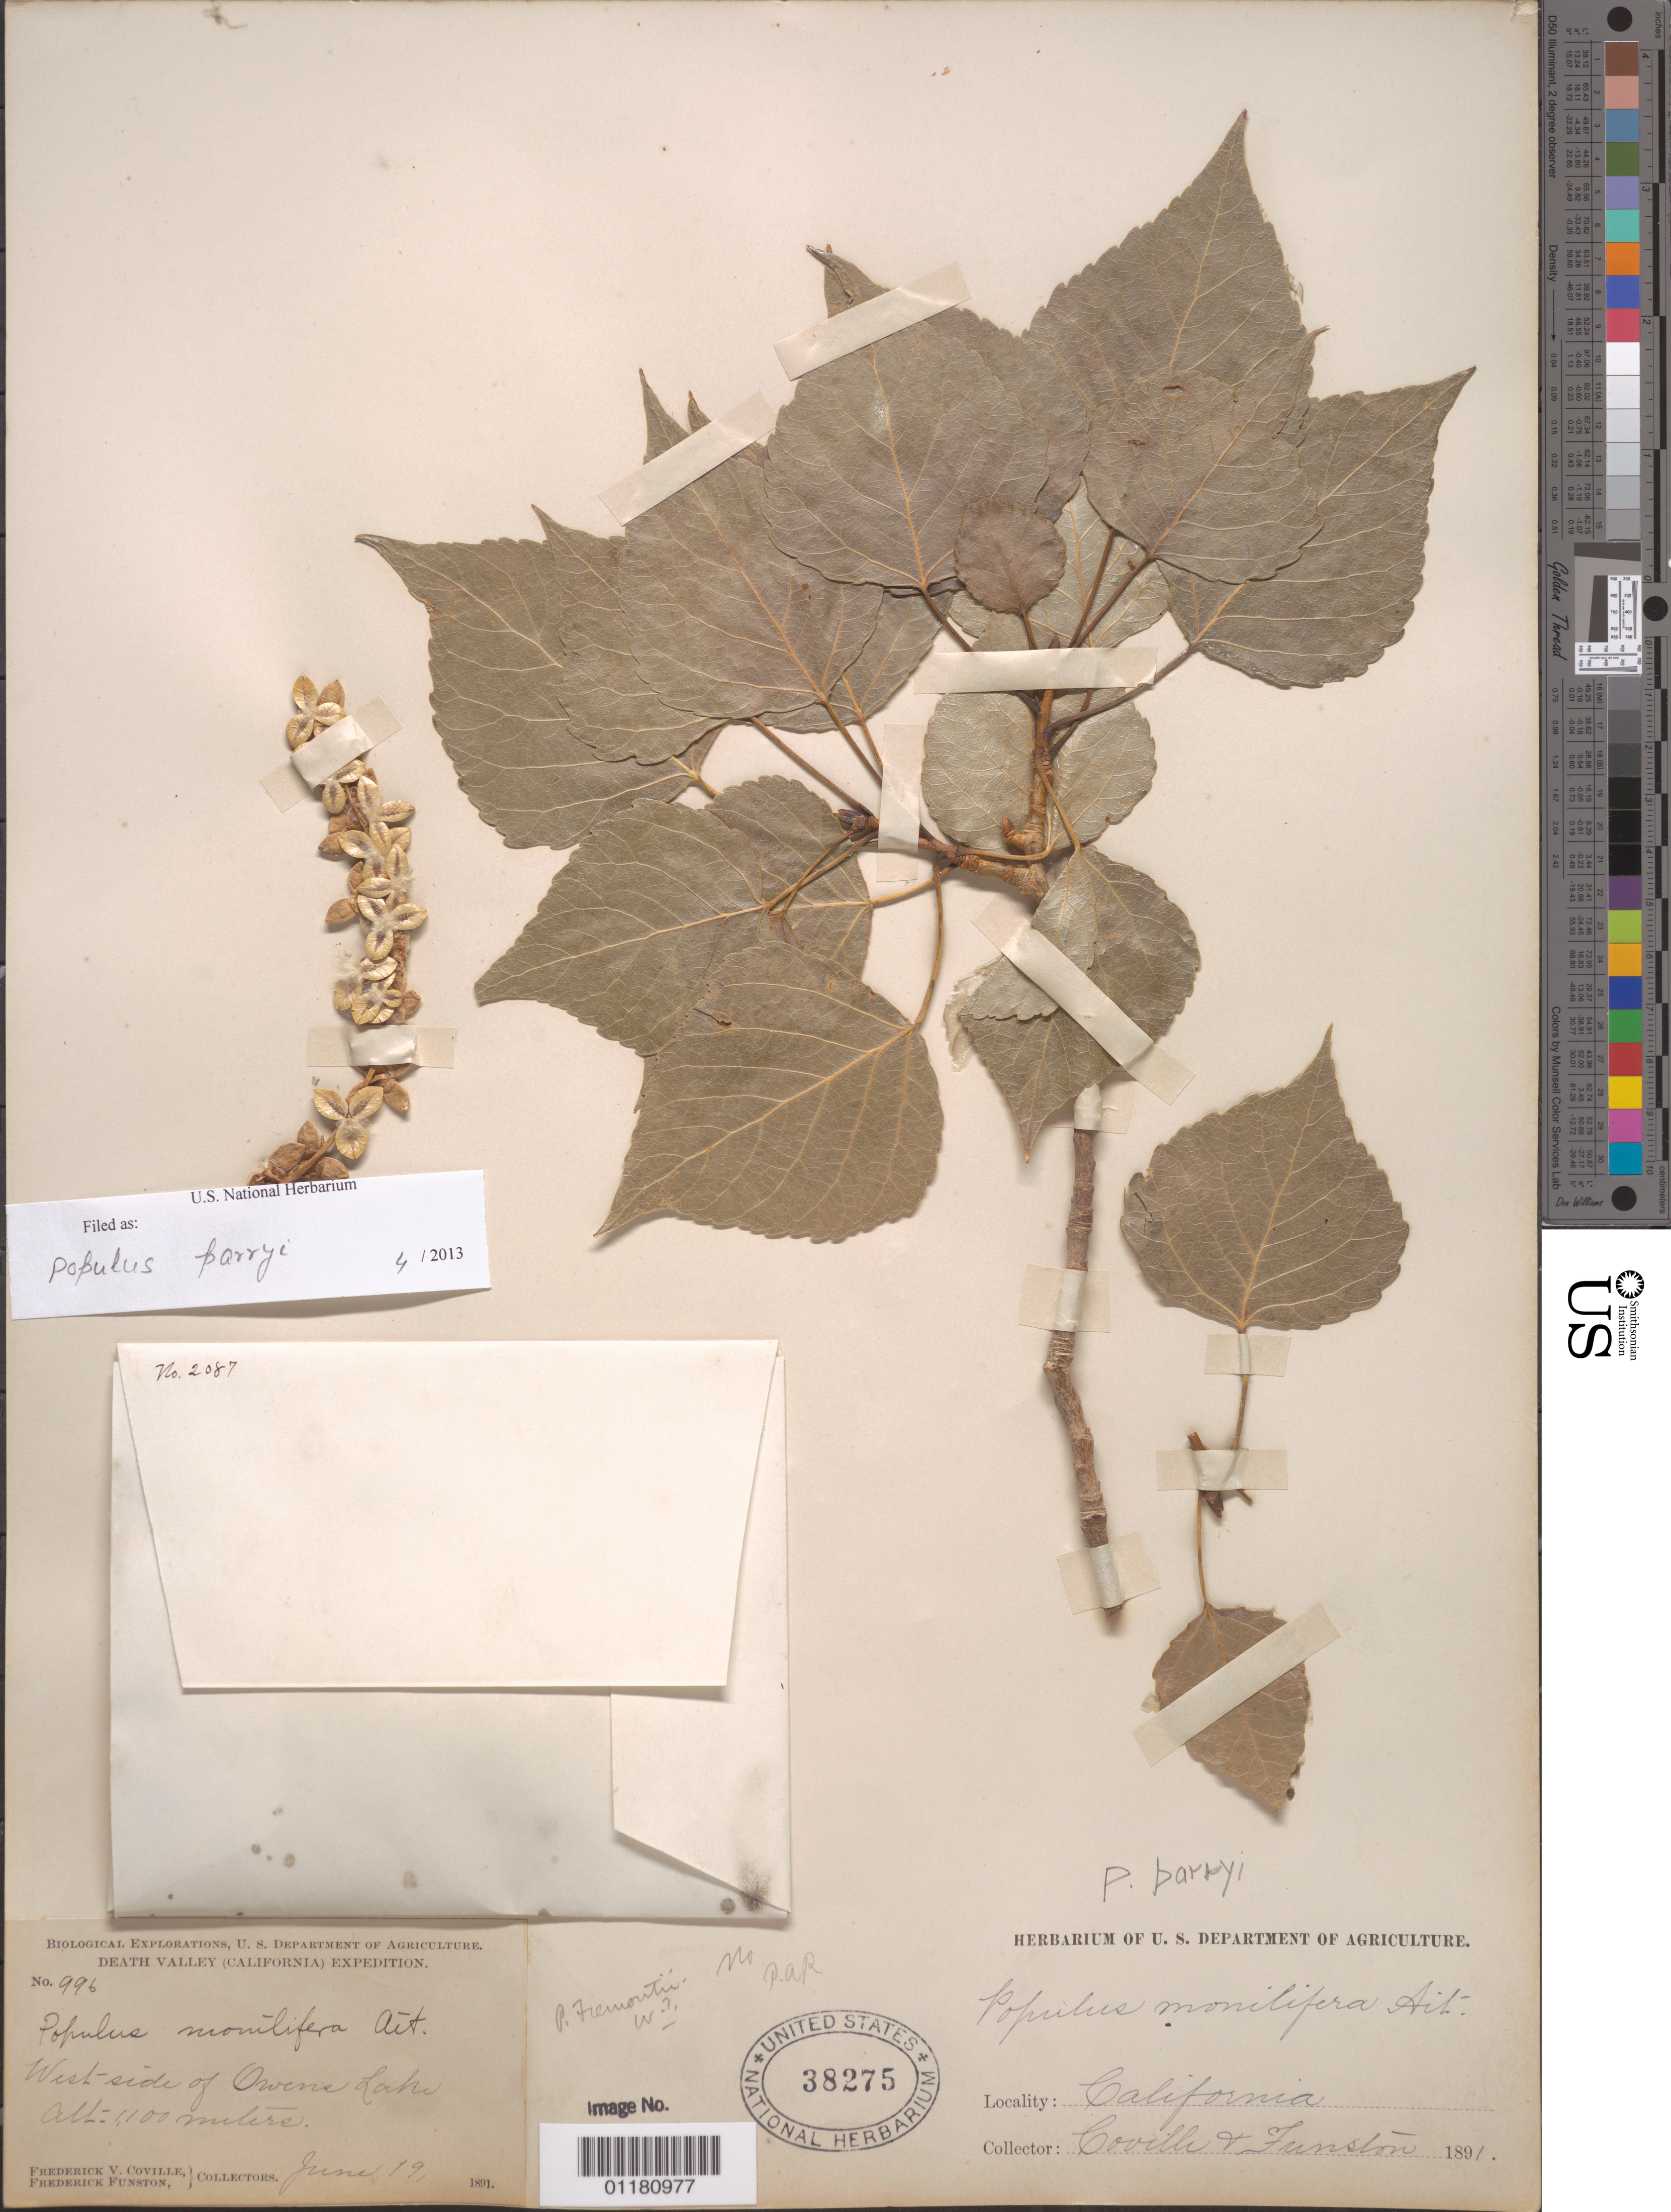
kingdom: Plantae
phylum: Tracheophyta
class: Magnoliopsida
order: Malpighiales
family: Salicaceae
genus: Populus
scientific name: Populus x parryi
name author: Sarg.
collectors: F. V. Coville & F. Funston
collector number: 996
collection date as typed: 19 Jun 1891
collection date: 1891-06-19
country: United States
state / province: California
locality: West side of Owens Lake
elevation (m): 1100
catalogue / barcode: US 38275